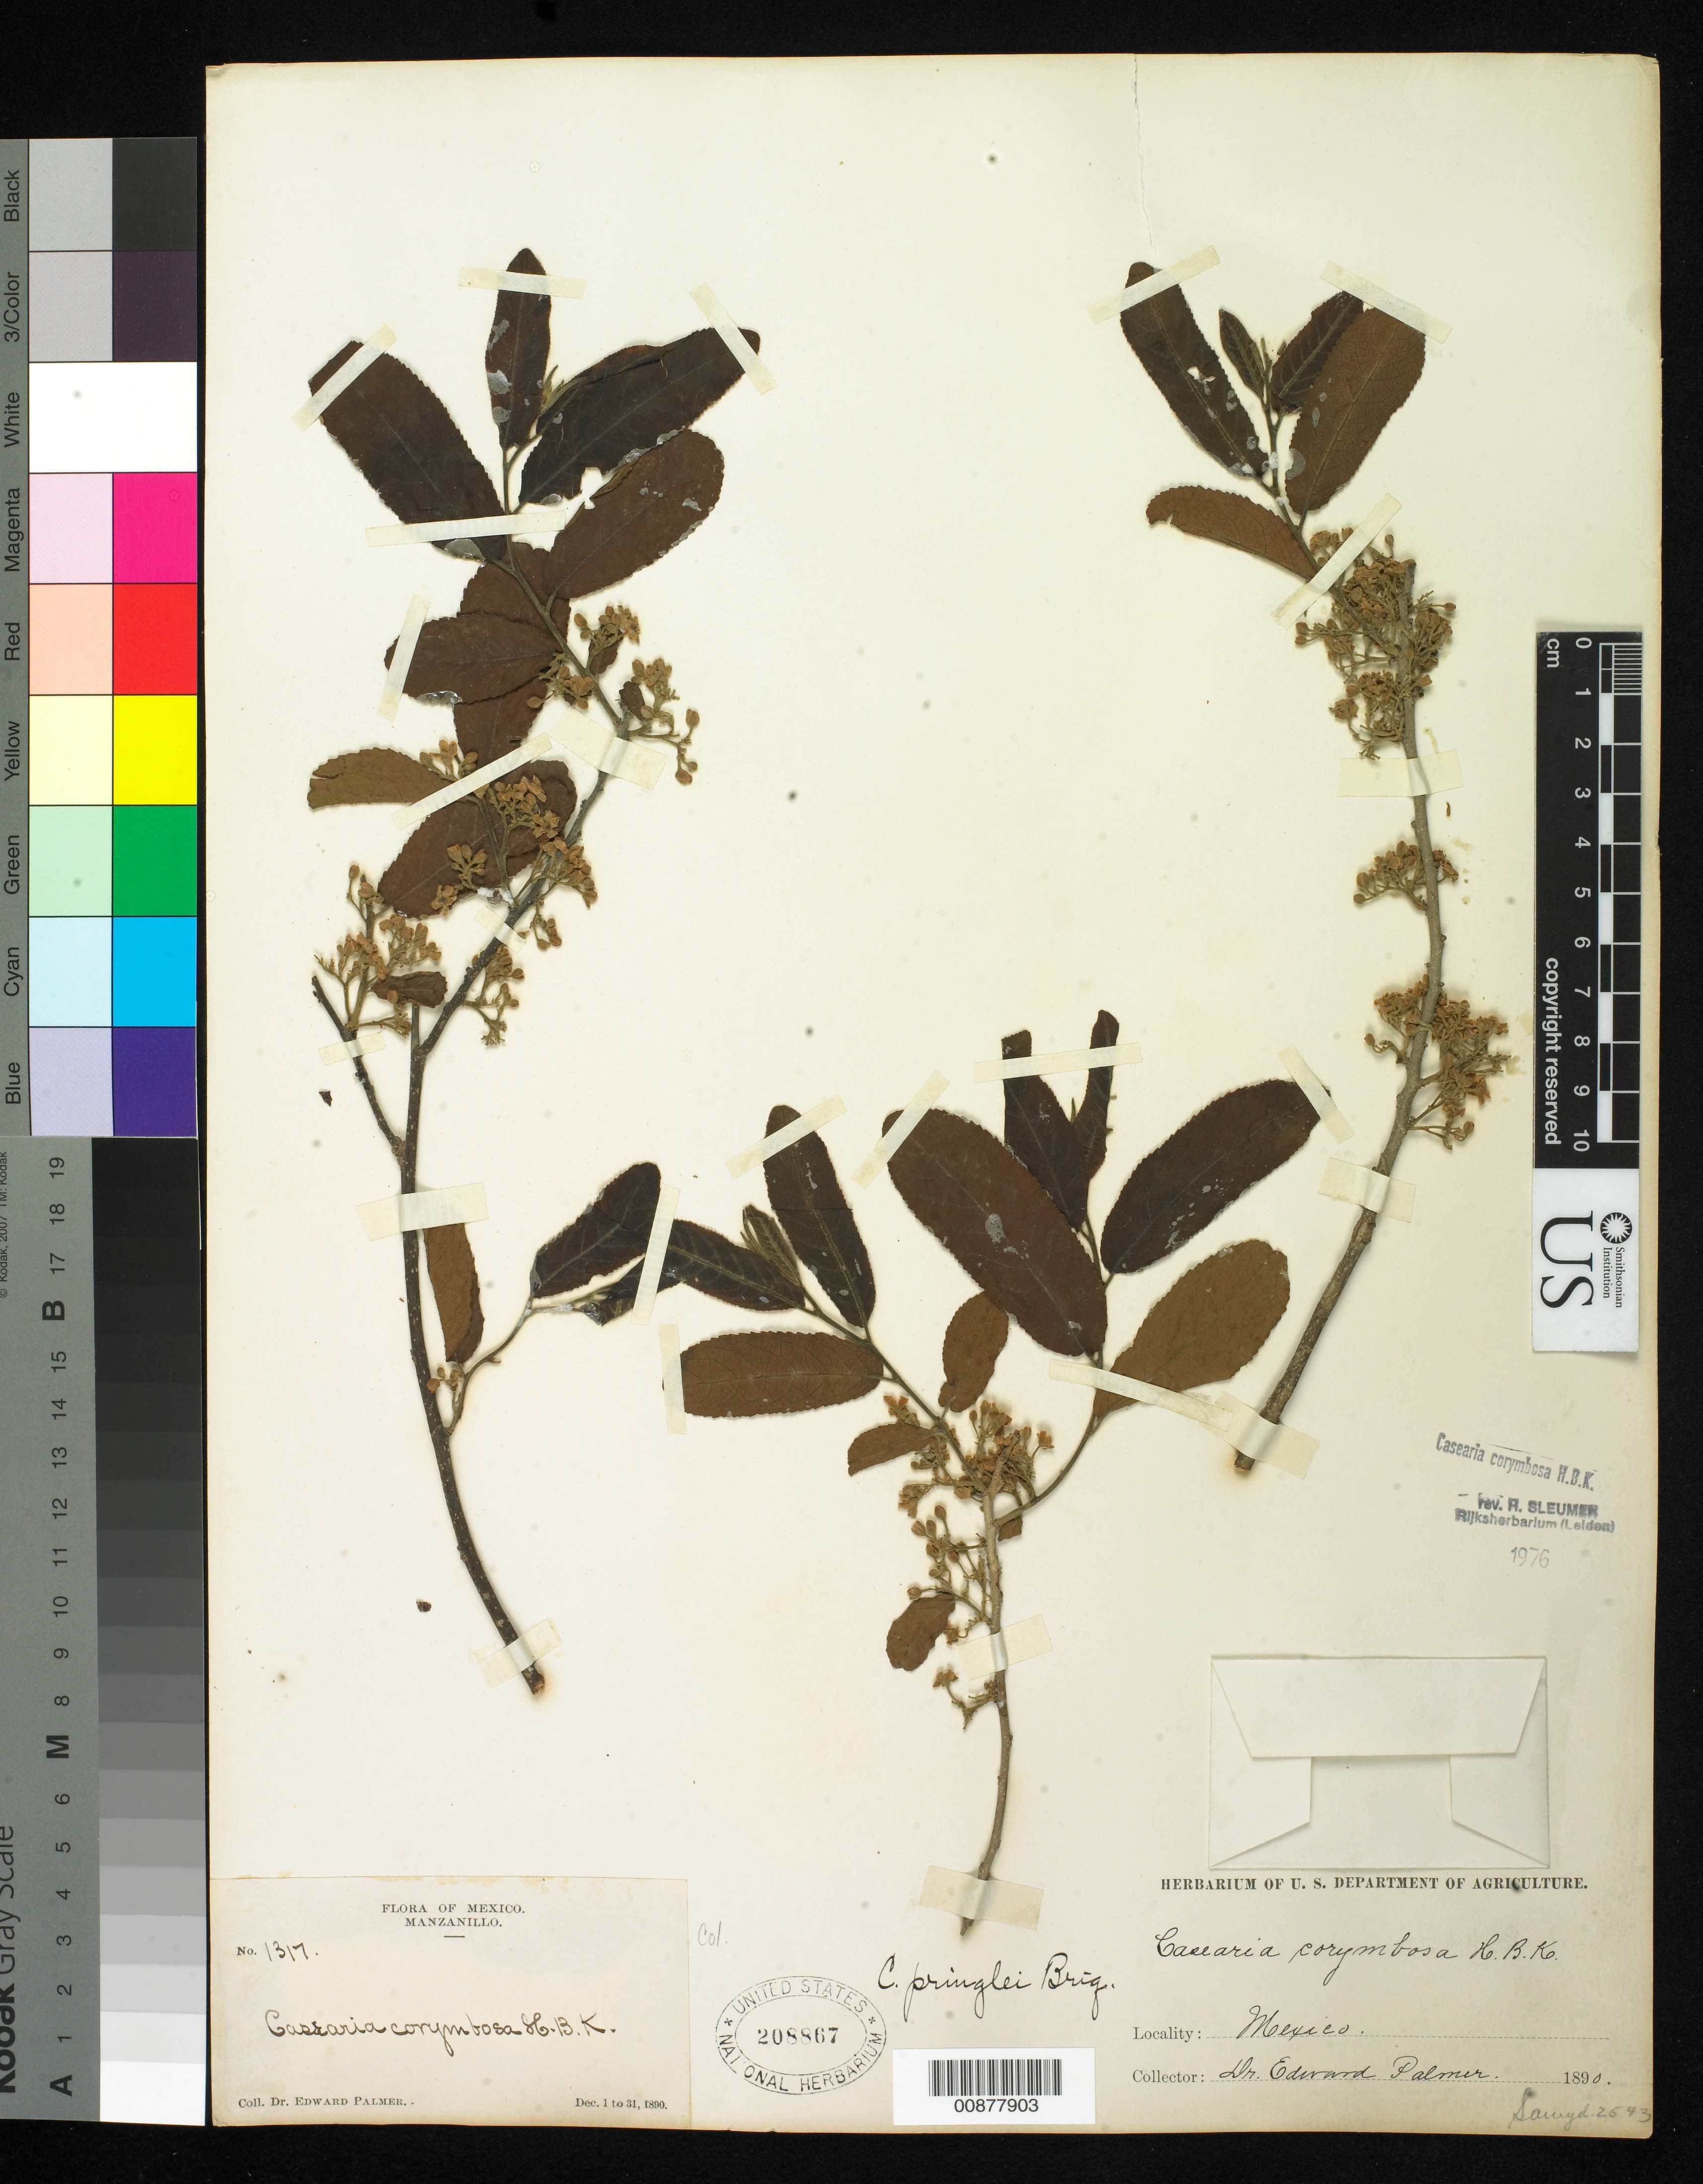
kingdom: Plantae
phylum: Tracheophyta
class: Magnoliopsida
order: Malpighiales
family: Salicaceae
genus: Casearia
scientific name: Casearia corymbosa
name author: Kunth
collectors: E. Palmer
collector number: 1317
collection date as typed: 01 Dec 1890 to 31 Dec 1890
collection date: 1890-12-01/1890-12-31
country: Mexico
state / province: Colima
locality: Manzanillo, Colima.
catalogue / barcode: US 208867